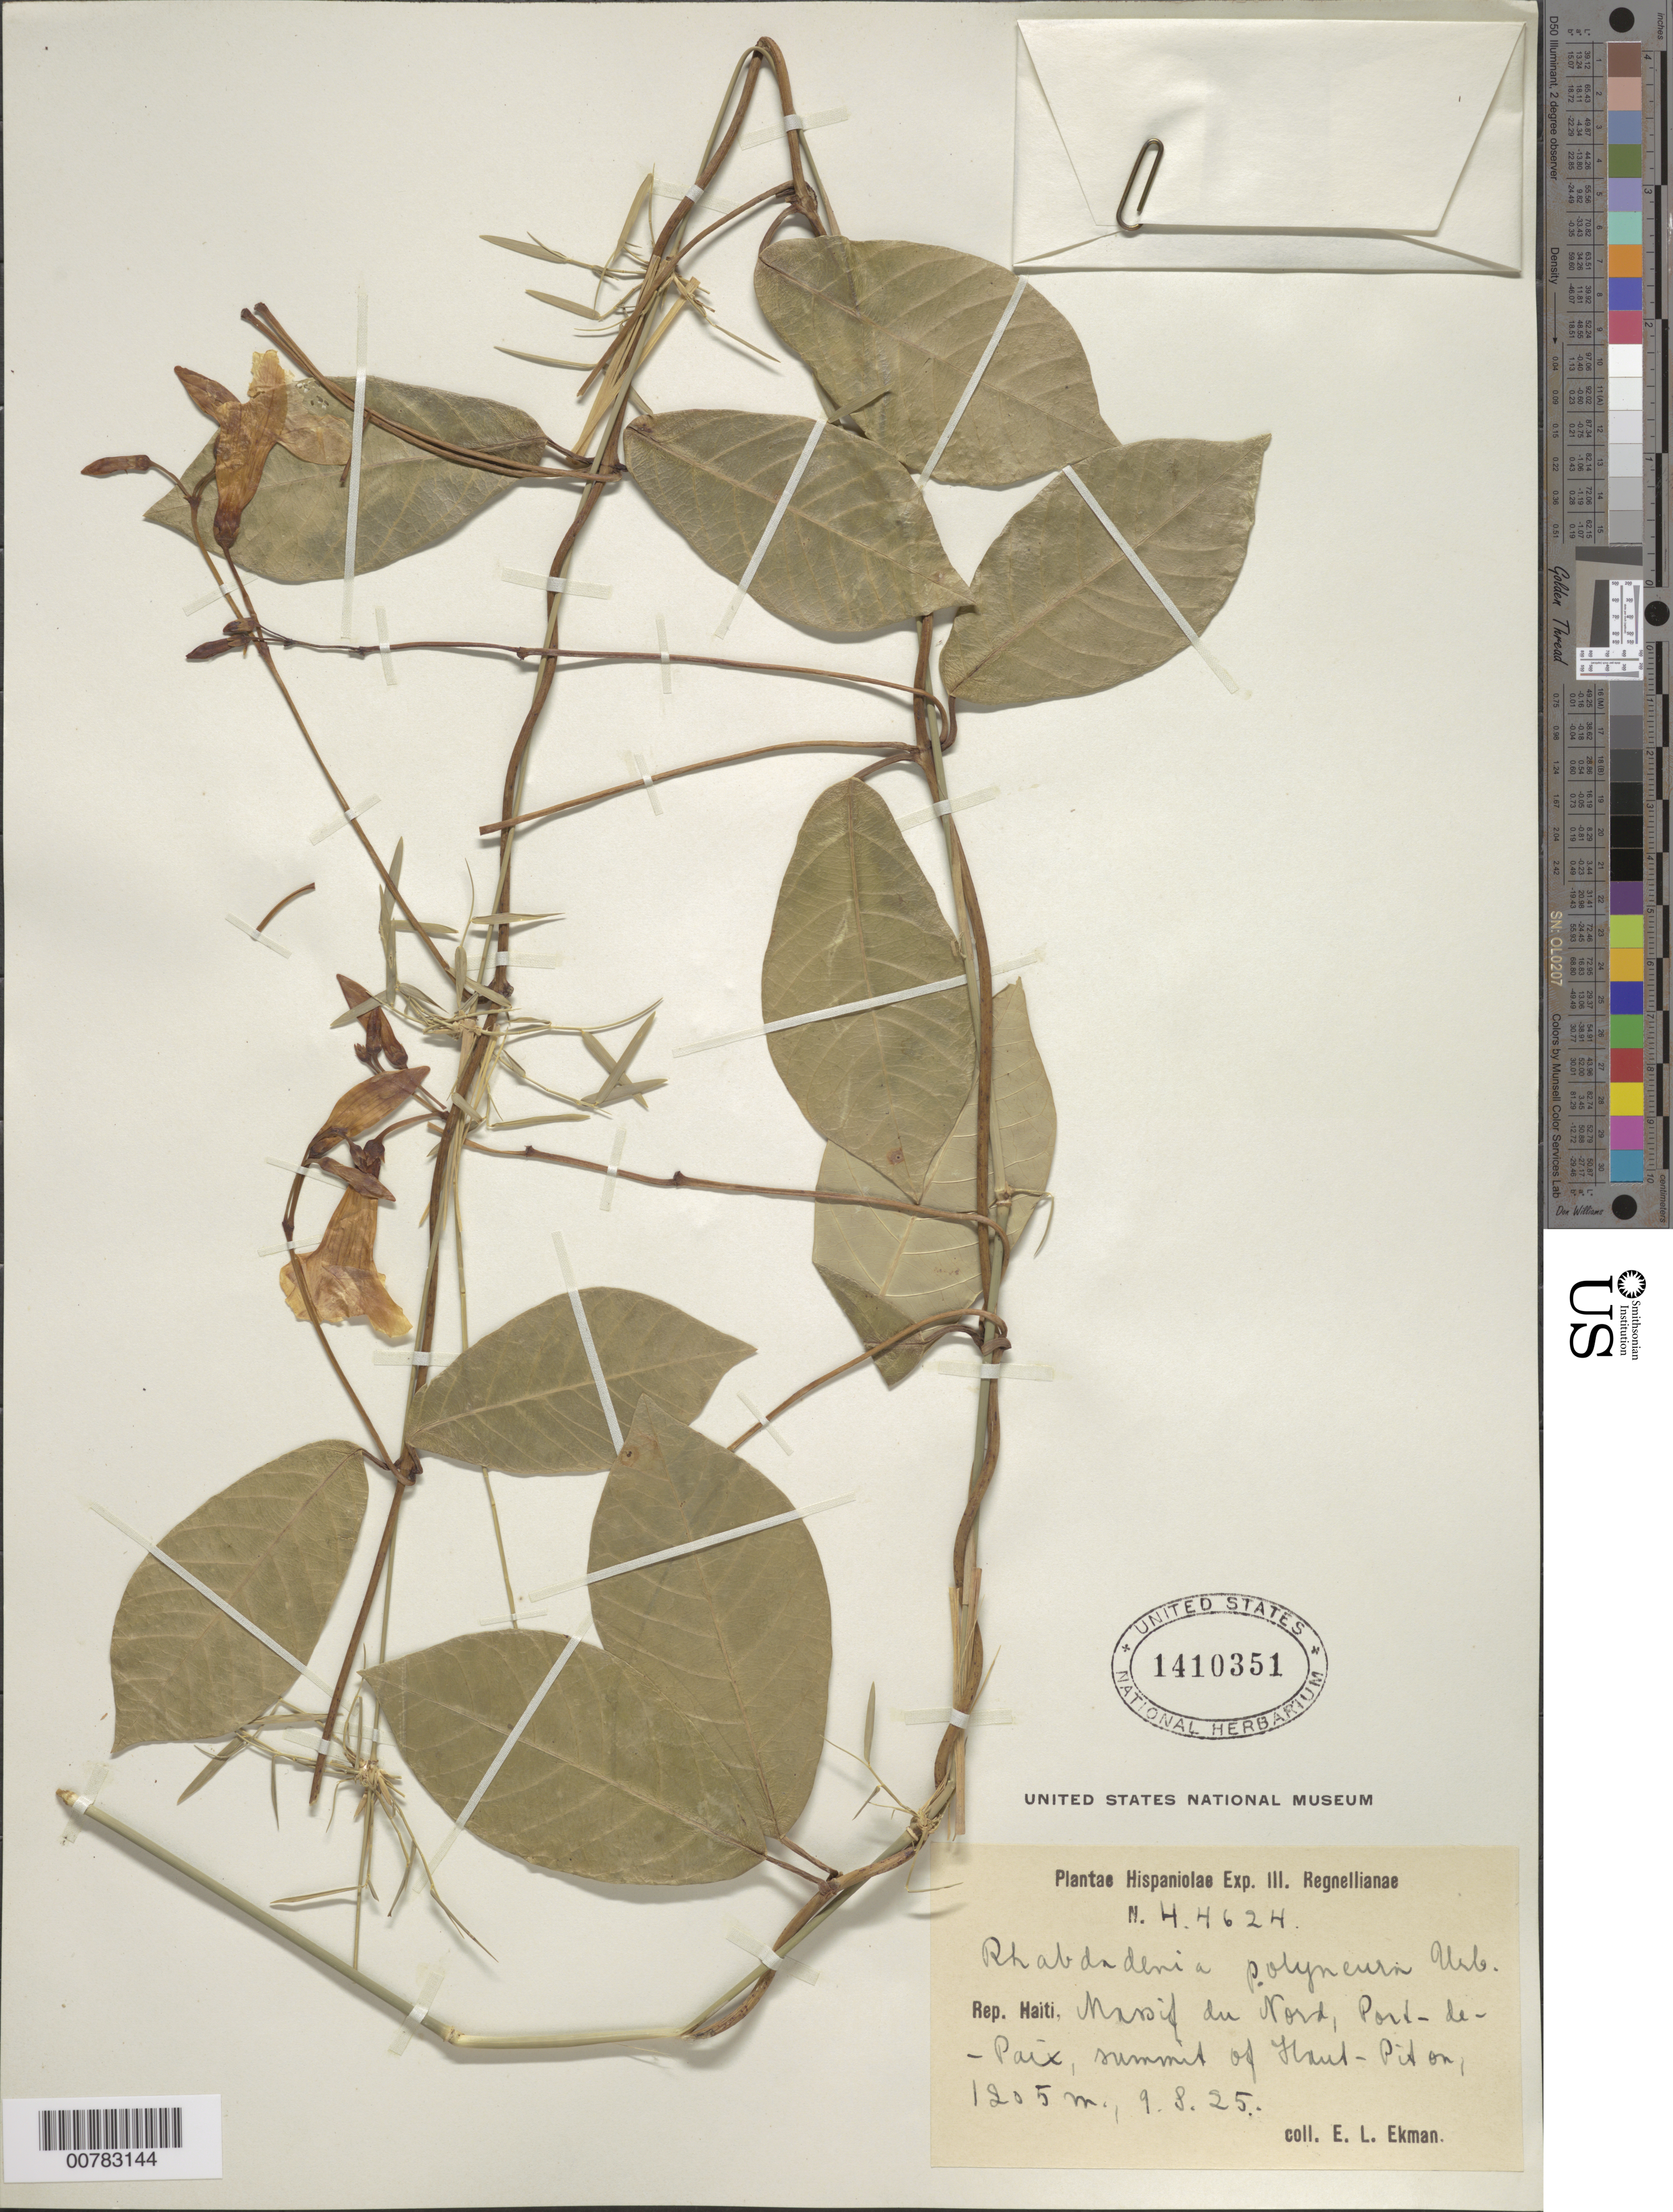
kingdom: Plantae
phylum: Tracheophyta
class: Magnoliopsida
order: Gentianales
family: Apocynaceae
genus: Odontadenia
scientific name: Odontadenia polyneura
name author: (Urb.) Woodson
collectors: E. L. Ekman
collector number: H 4624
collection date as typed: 09 Aug 1925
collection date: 1925-08-09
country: Haiti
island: Hispaniola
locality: Massif du Nord, Port-de-Paix, summit of Haut-Pìton.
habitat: Summit.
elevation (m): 1205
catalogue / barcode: US 1410351